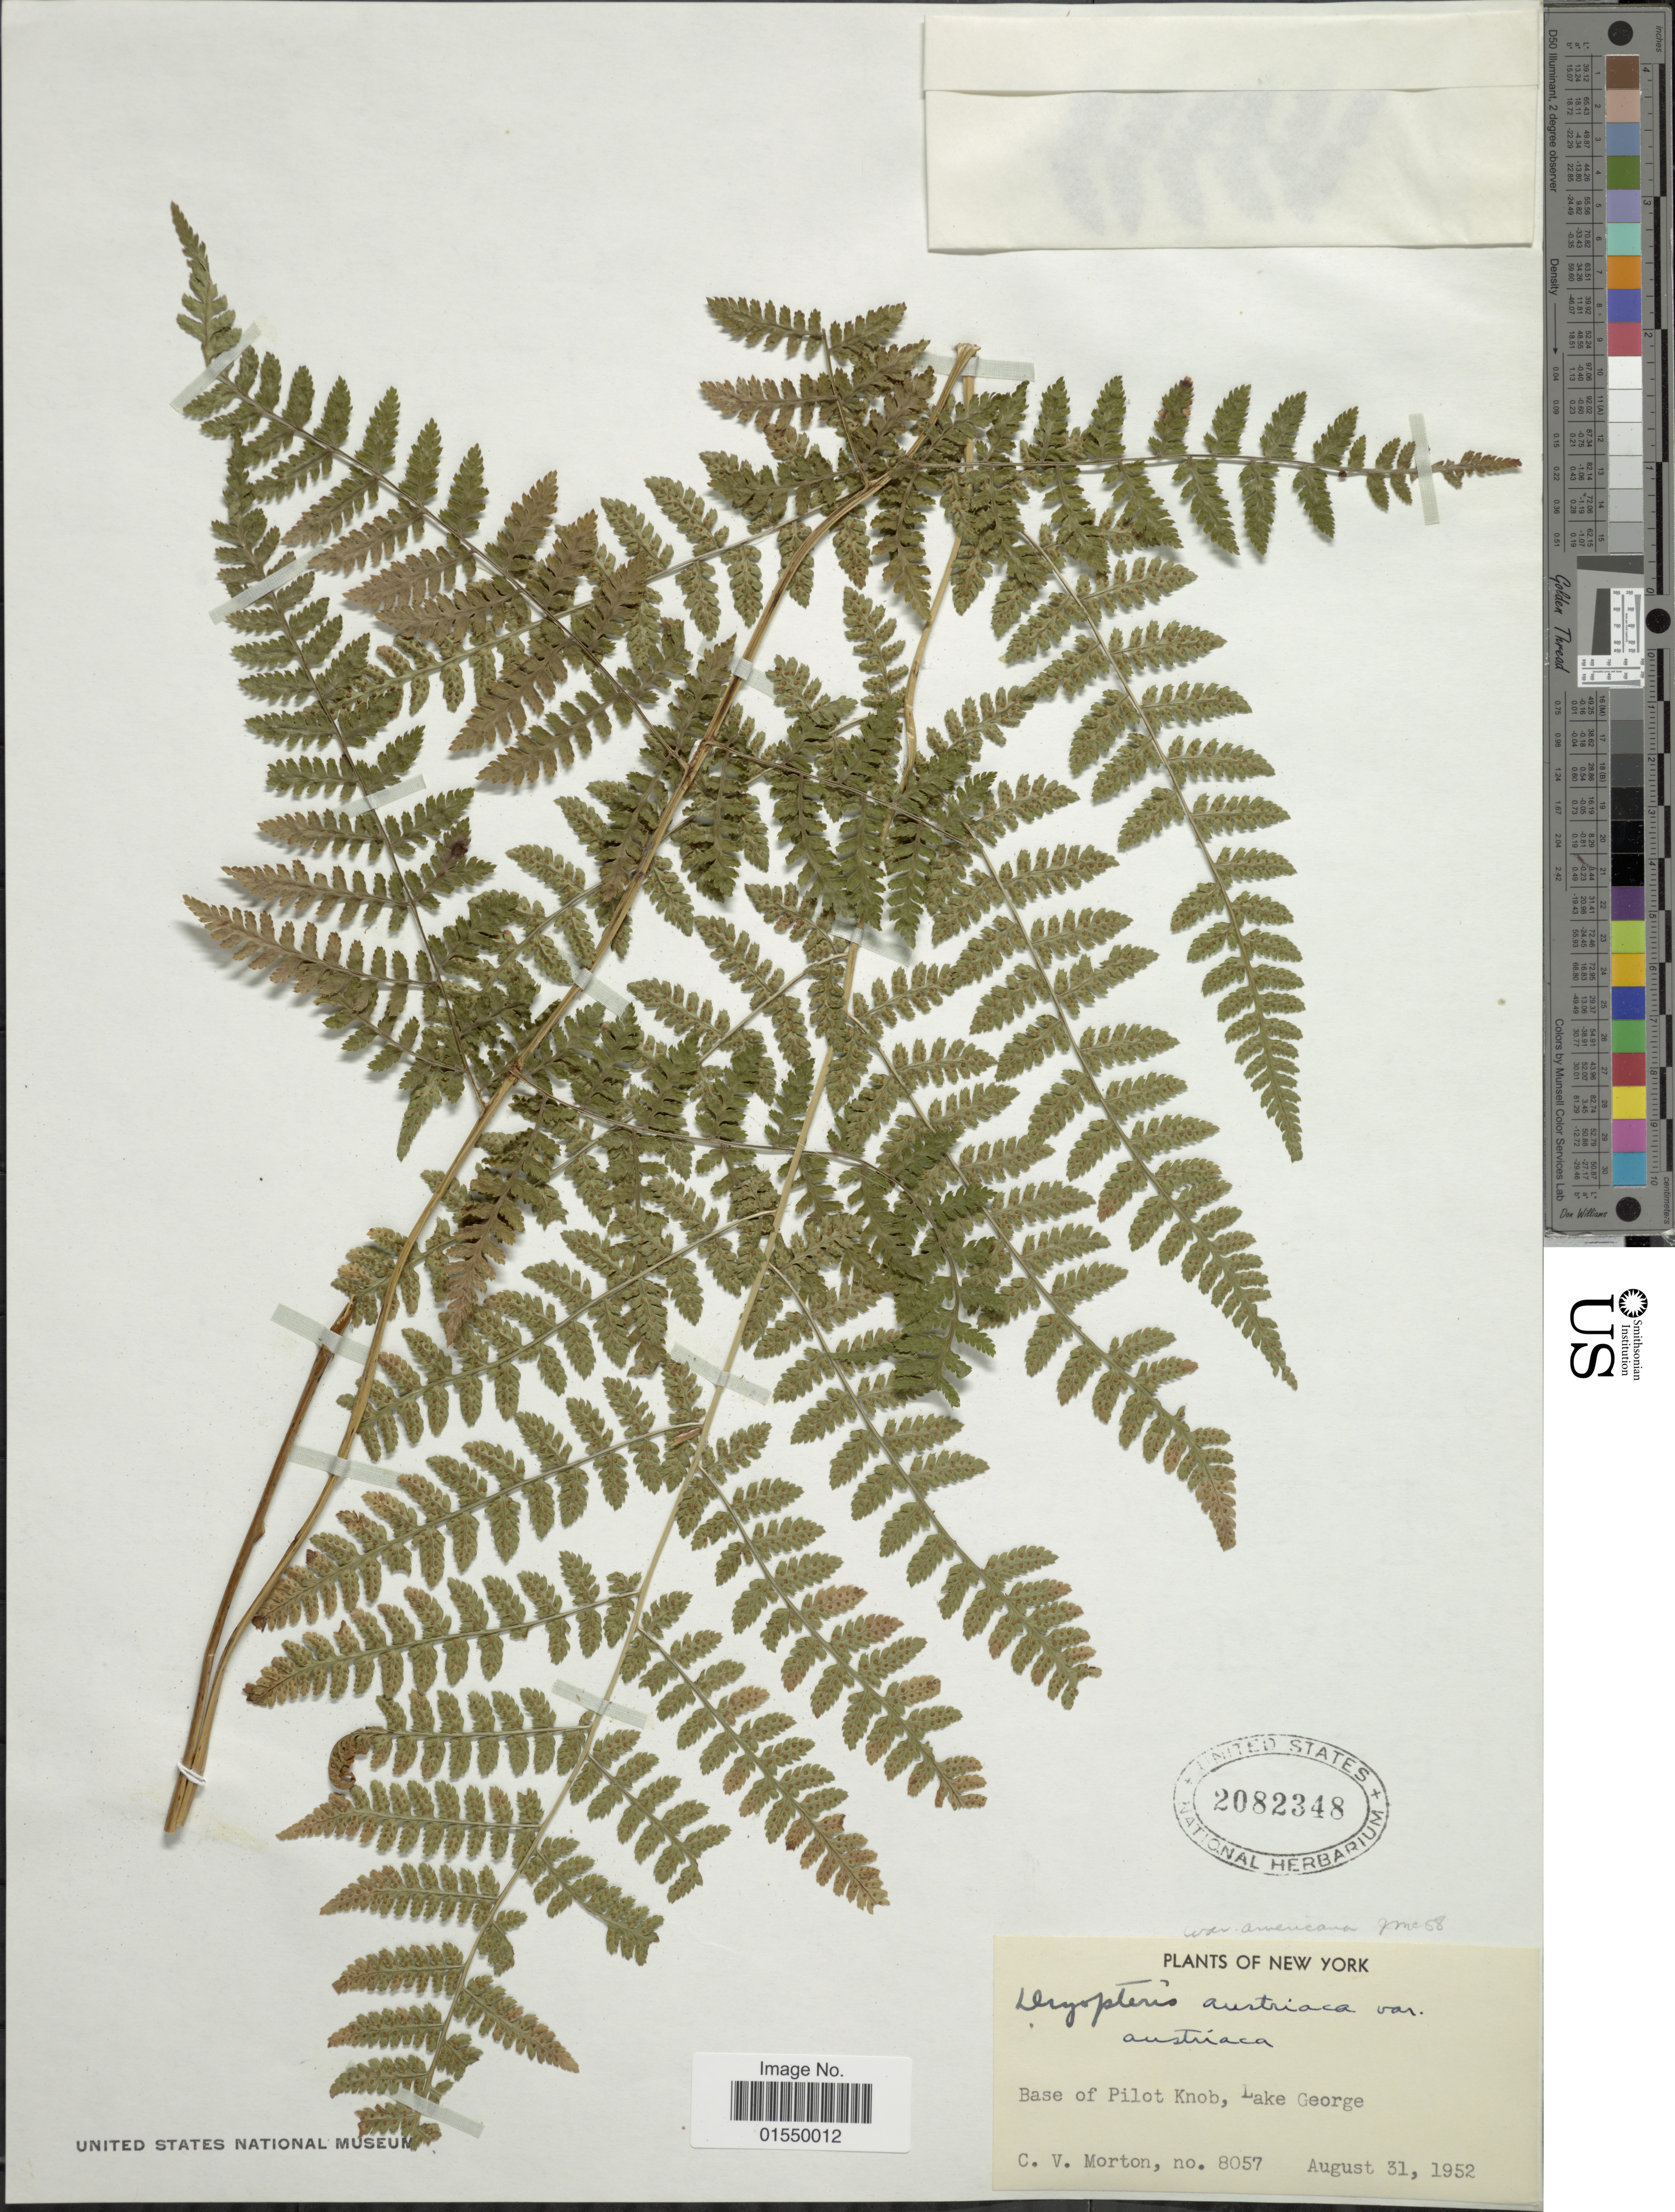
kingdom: Plantae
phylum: Tracheophyta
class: Polypodiopsida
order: Polypodiales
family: Dryopteridaceae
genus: Dryopteris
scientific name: Dryopteris campyloptera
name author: Clarkson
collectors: C. V. Morton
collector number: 8057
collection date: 1952-08-31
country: United States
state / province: New York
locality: Base of Pilot Knob, Lake George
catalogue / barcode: US 2082348